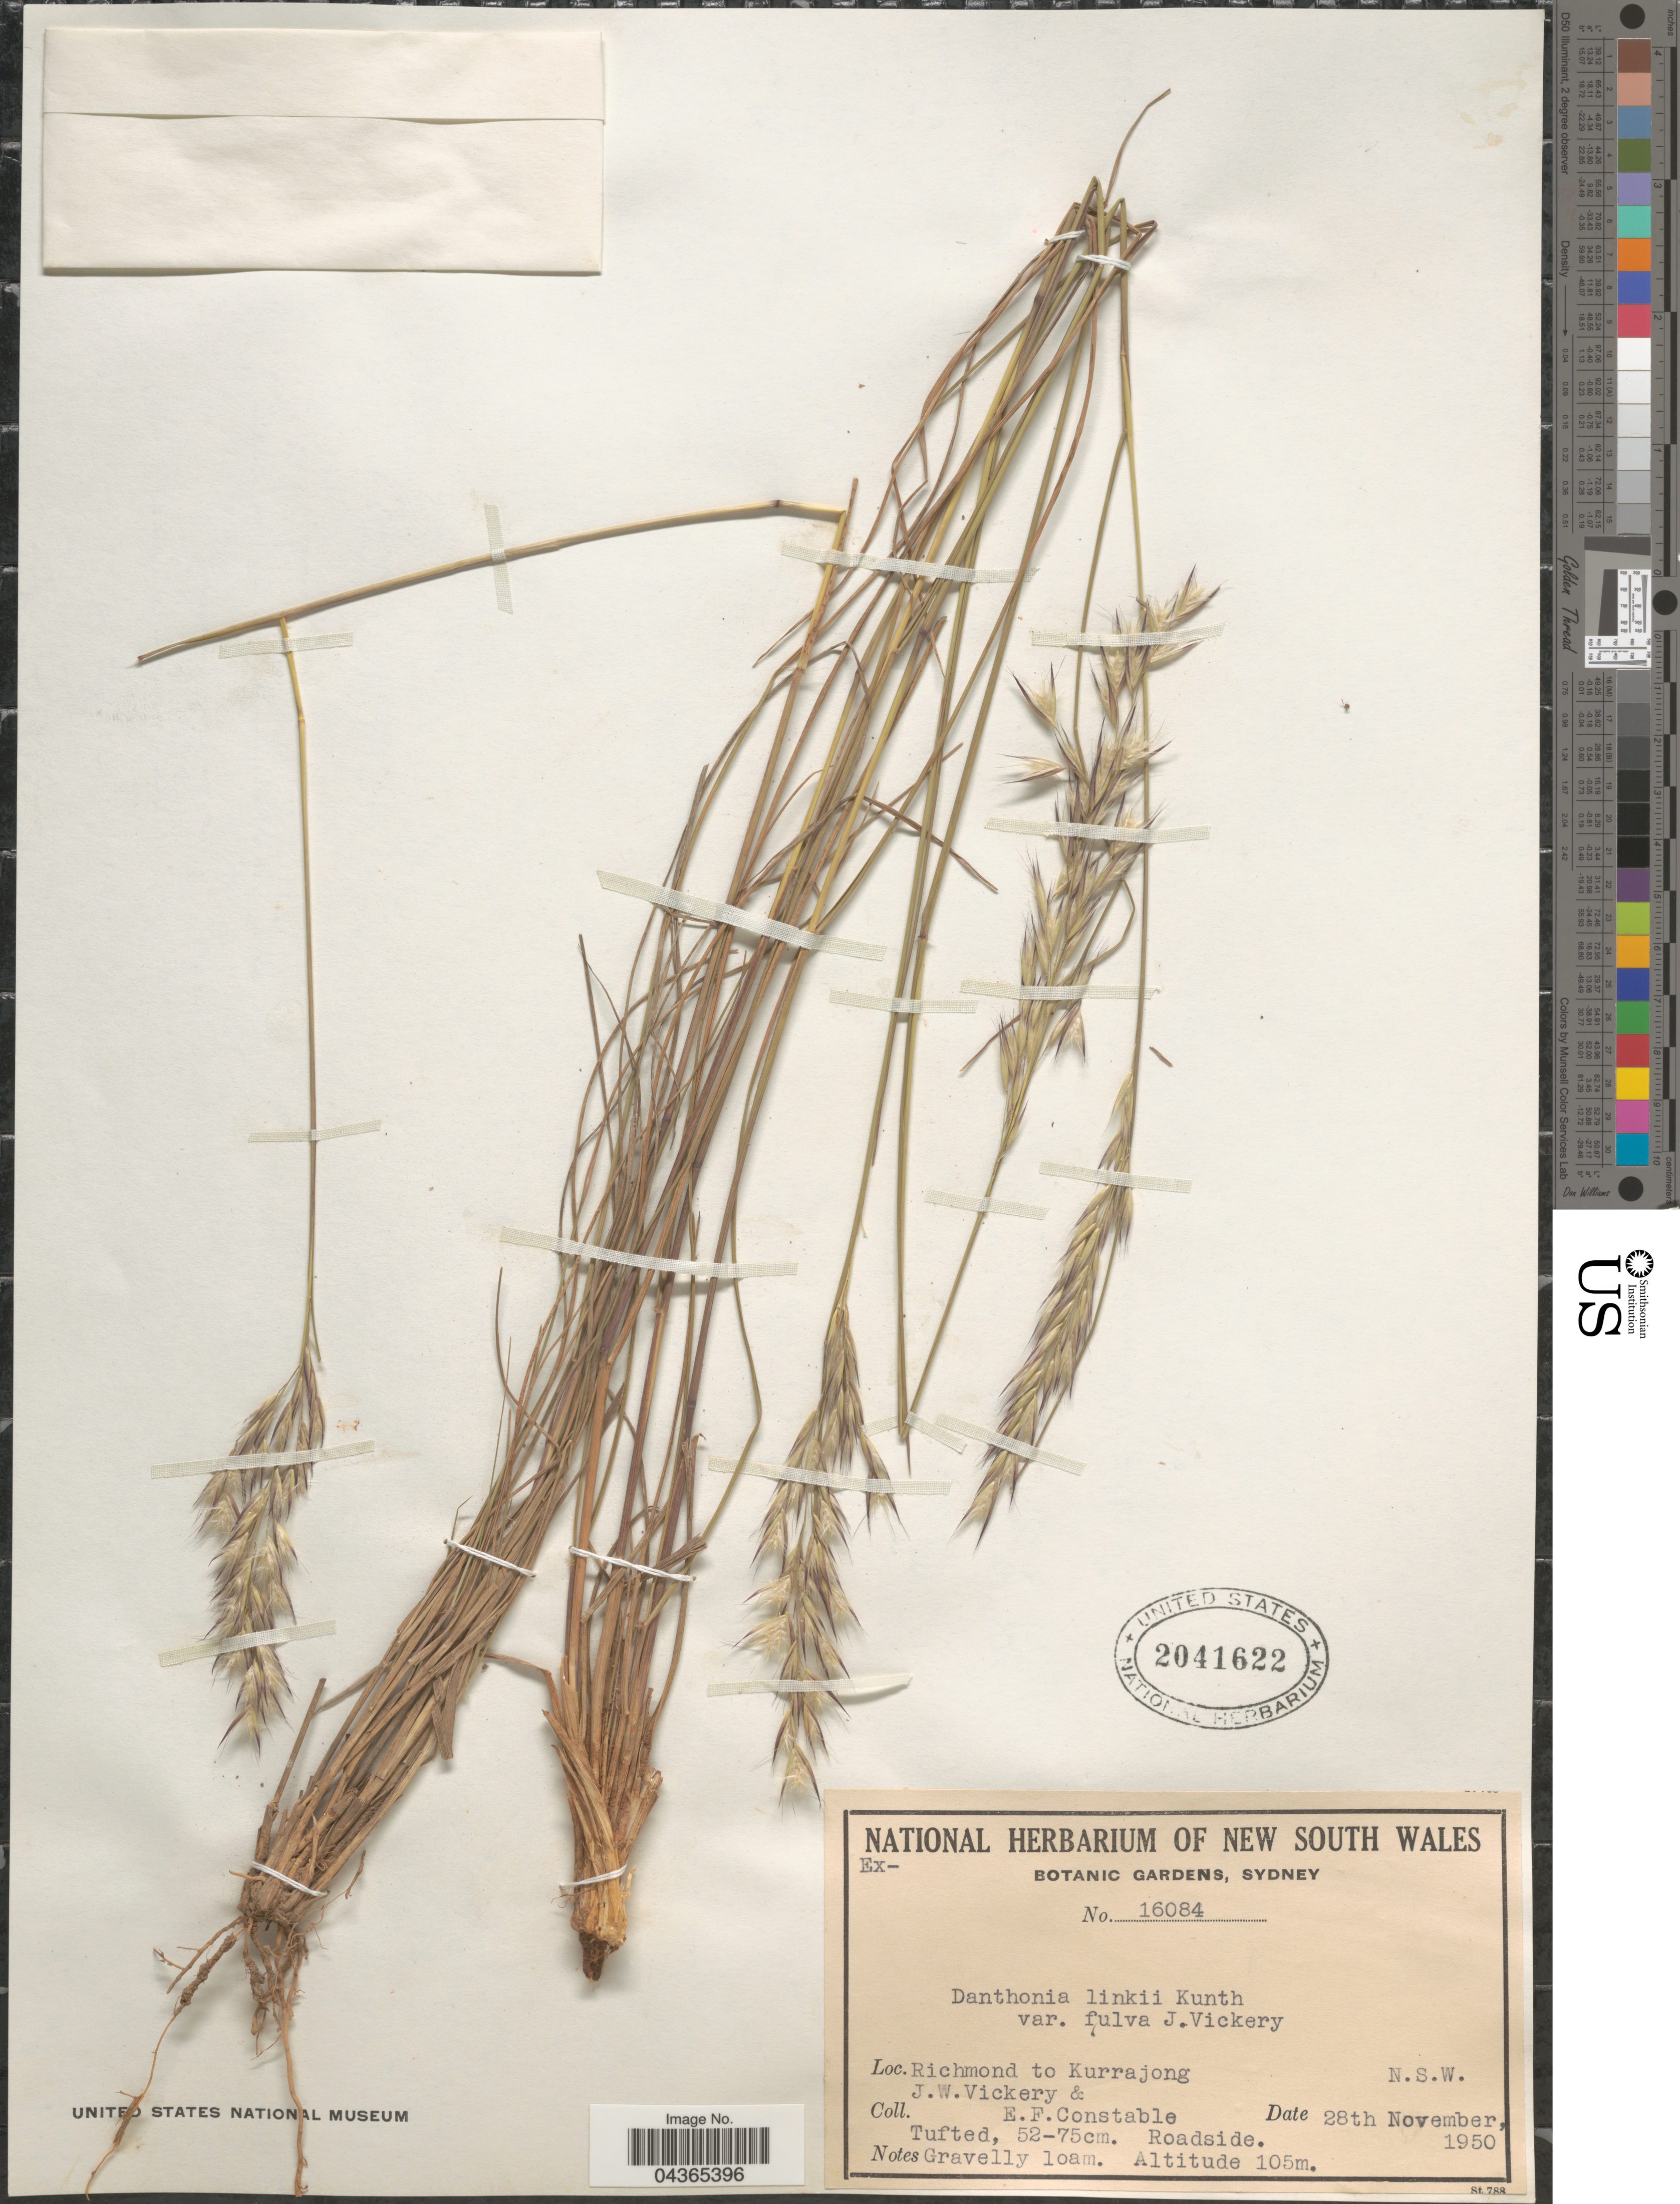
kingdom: Plantae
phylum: Tracheophyta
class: Liliopsida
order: Poales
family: Poaceae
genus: Rytidosperma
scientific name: Rytidosperma bipartitum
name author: (Link) A.M. Humphreys & H.P. Linder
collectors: J. Vickery & E. F. Constable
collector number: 16084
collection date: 1950-11-28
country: Australia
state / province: New South Wales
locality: Richmond to Kurrajong.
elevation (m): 105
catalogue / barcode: US 2041622